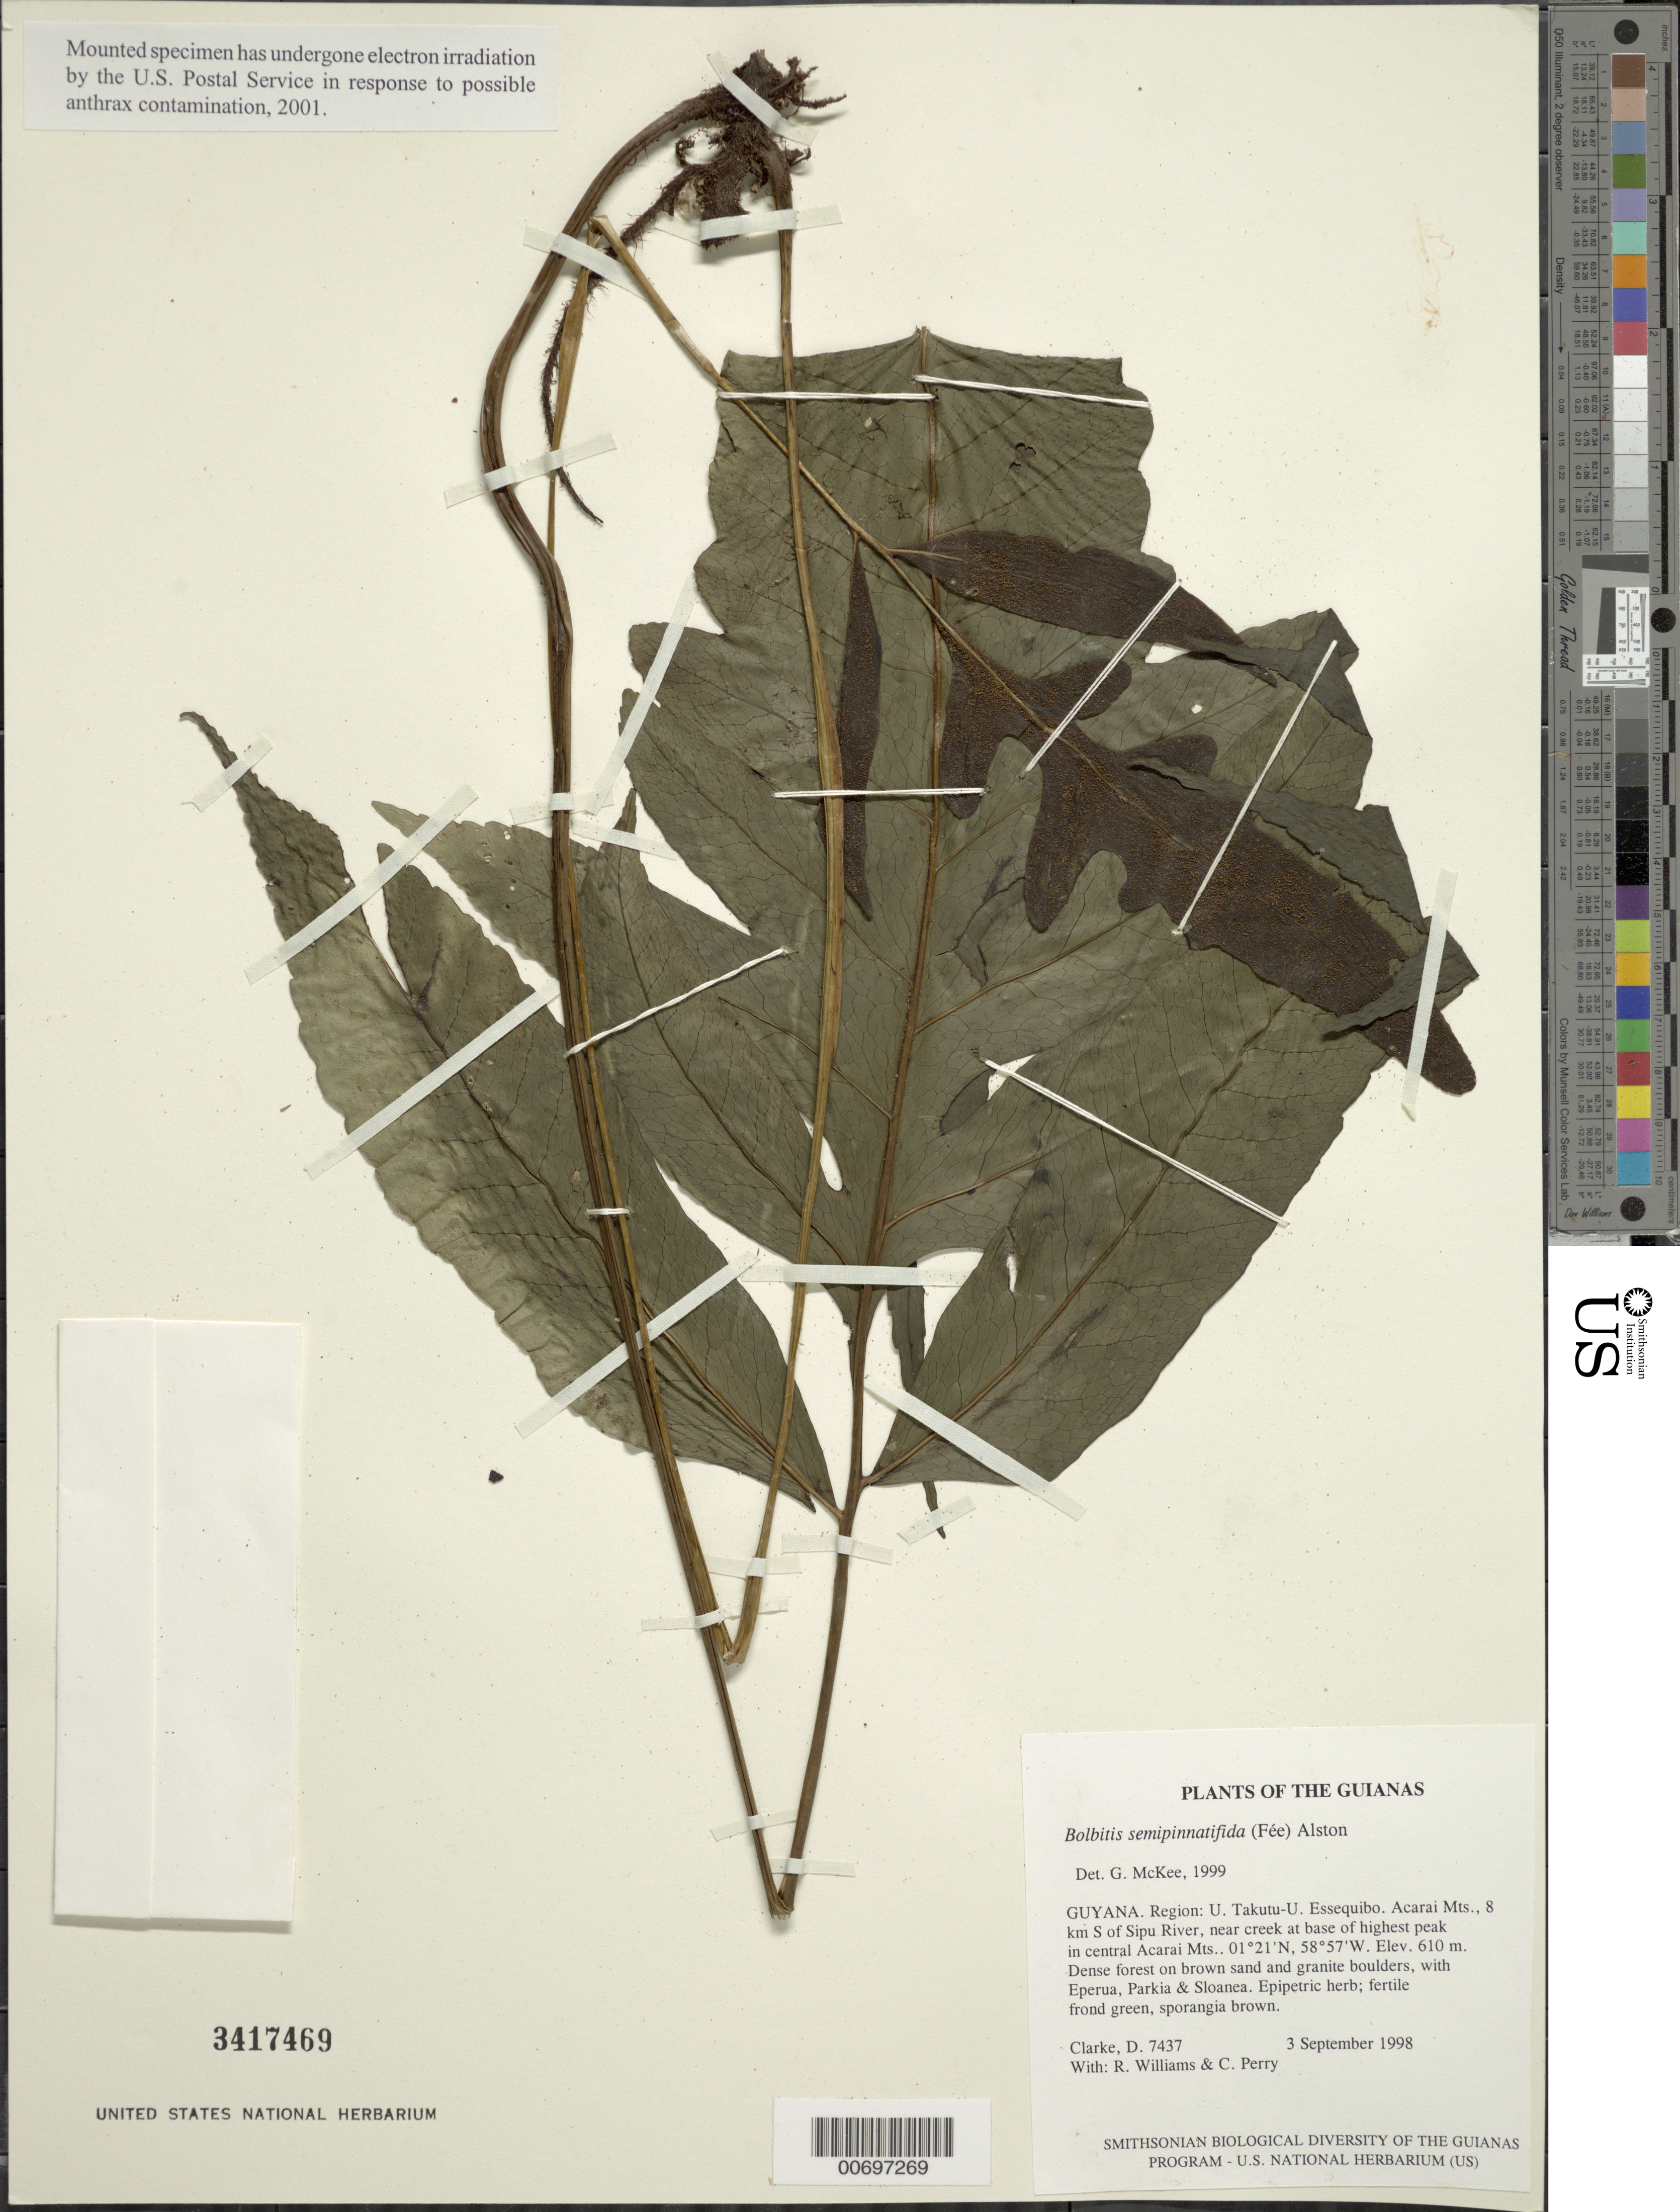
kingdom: Plantae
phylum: Tracheophyta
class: Polypodiopsida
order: Polypodiales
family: Dryopteridaceae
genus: Bolbitis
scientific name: Bolbitis semipinnatifida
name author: (Fée) Alston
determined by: McKee, G. S., (US), NMNH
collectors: H. D. Clarke, R. Williams & C. Perry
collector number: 7437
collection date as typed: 3 September 1998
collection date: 1998-09-03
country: Guyana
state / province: U. Takutu-U. Essequibo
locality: Acarai Mts., 8 km S of Sipu River, near creek at base of highest peak in central Acarai Mts.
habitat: Dense forest on brown sand and granite boulders, with Eperua, Parkia & Sloanea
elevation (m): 610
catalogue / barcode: US 3417469